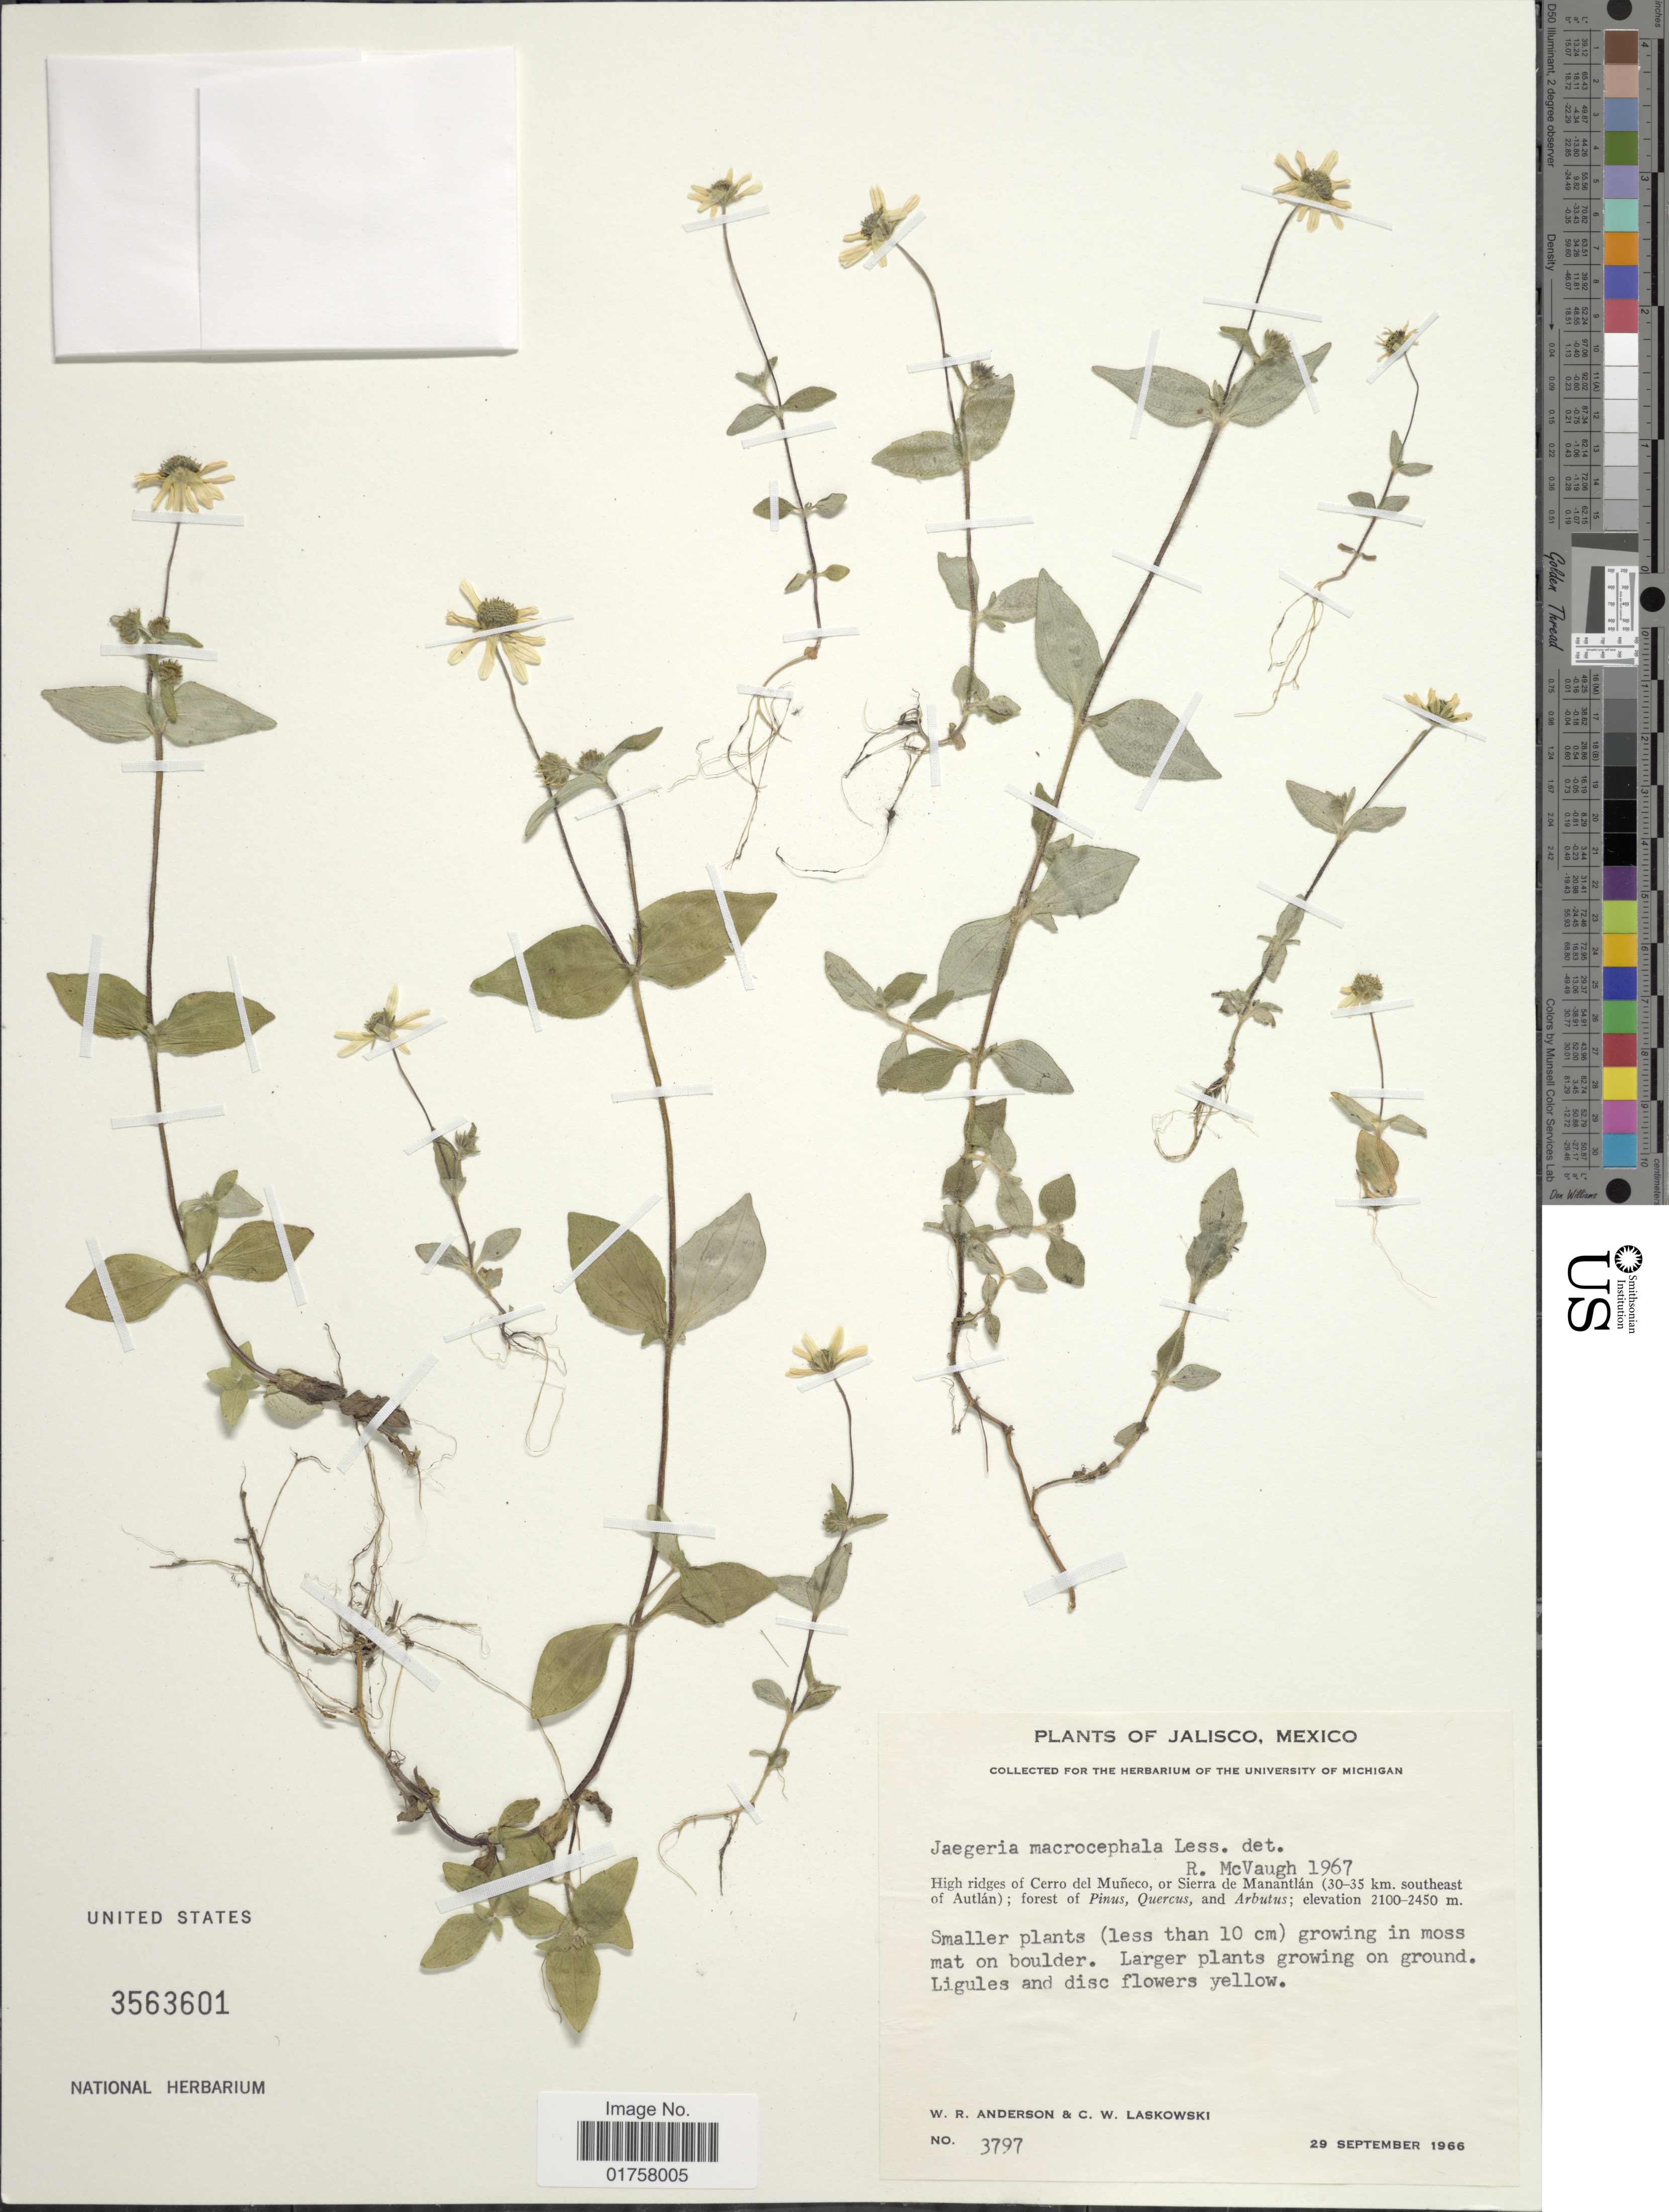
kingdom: Plantae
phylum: Tracheophyta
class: Magnoliopsida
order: Asterales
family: Asteraceae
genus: Jaegeria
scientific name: Jaegeria macrocephala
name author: Less.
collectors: W. Anderson & C. Laskowski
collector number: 3797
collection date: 1966-09-29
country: Mexico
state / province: Jalisco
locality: High ridges of Cerro del Muñeco, or Sierra de Manantlán (30-35 km. southeast of Autlán)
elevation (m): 2100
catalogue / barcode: US 3563601